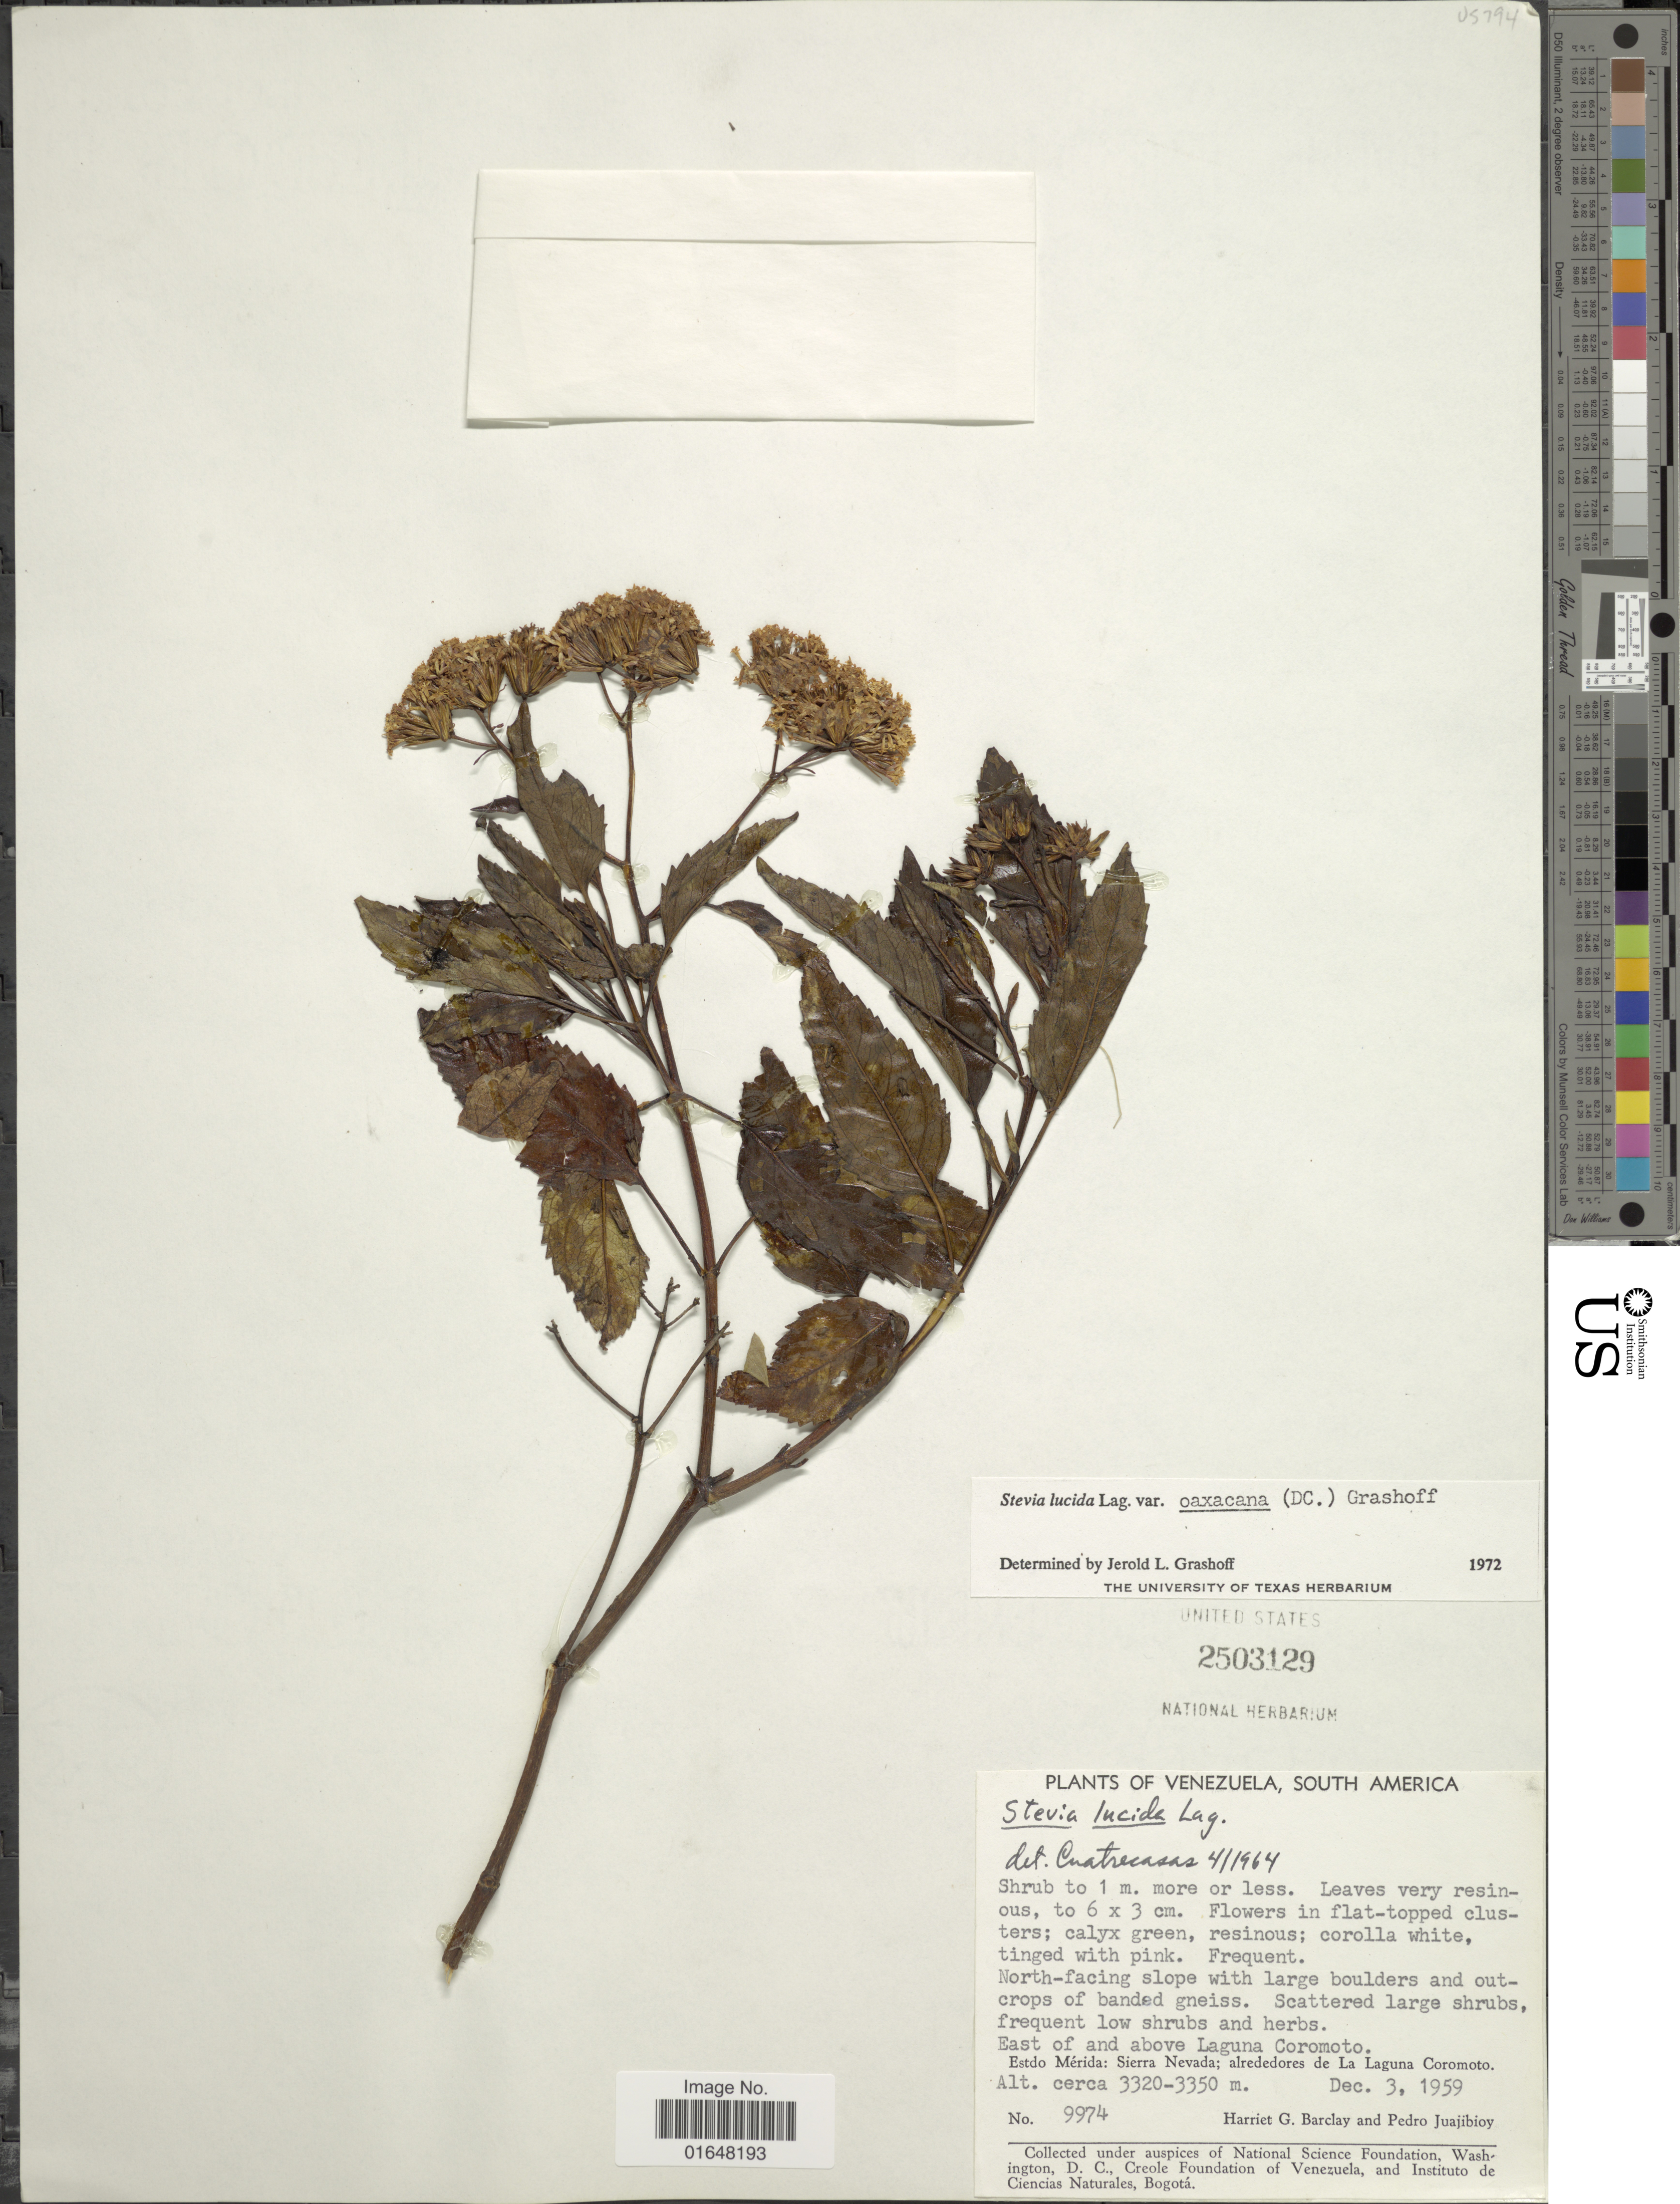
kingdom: Plantae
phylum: Tracheophyta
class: Magnoliopsida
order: Asterales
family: Asteraceae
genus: Stevia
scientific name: Stevia lucida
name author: Lag.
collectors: H. G. Barclay & P. Juajibioy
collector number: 9974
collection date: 1959-12-03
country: Venezuela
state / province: Mérida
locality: South America, east of and above Laguna Coromoto, Sierra Nevada, alrededores de La Laguna Coromoto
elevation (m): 3320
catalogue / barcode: US 2503129